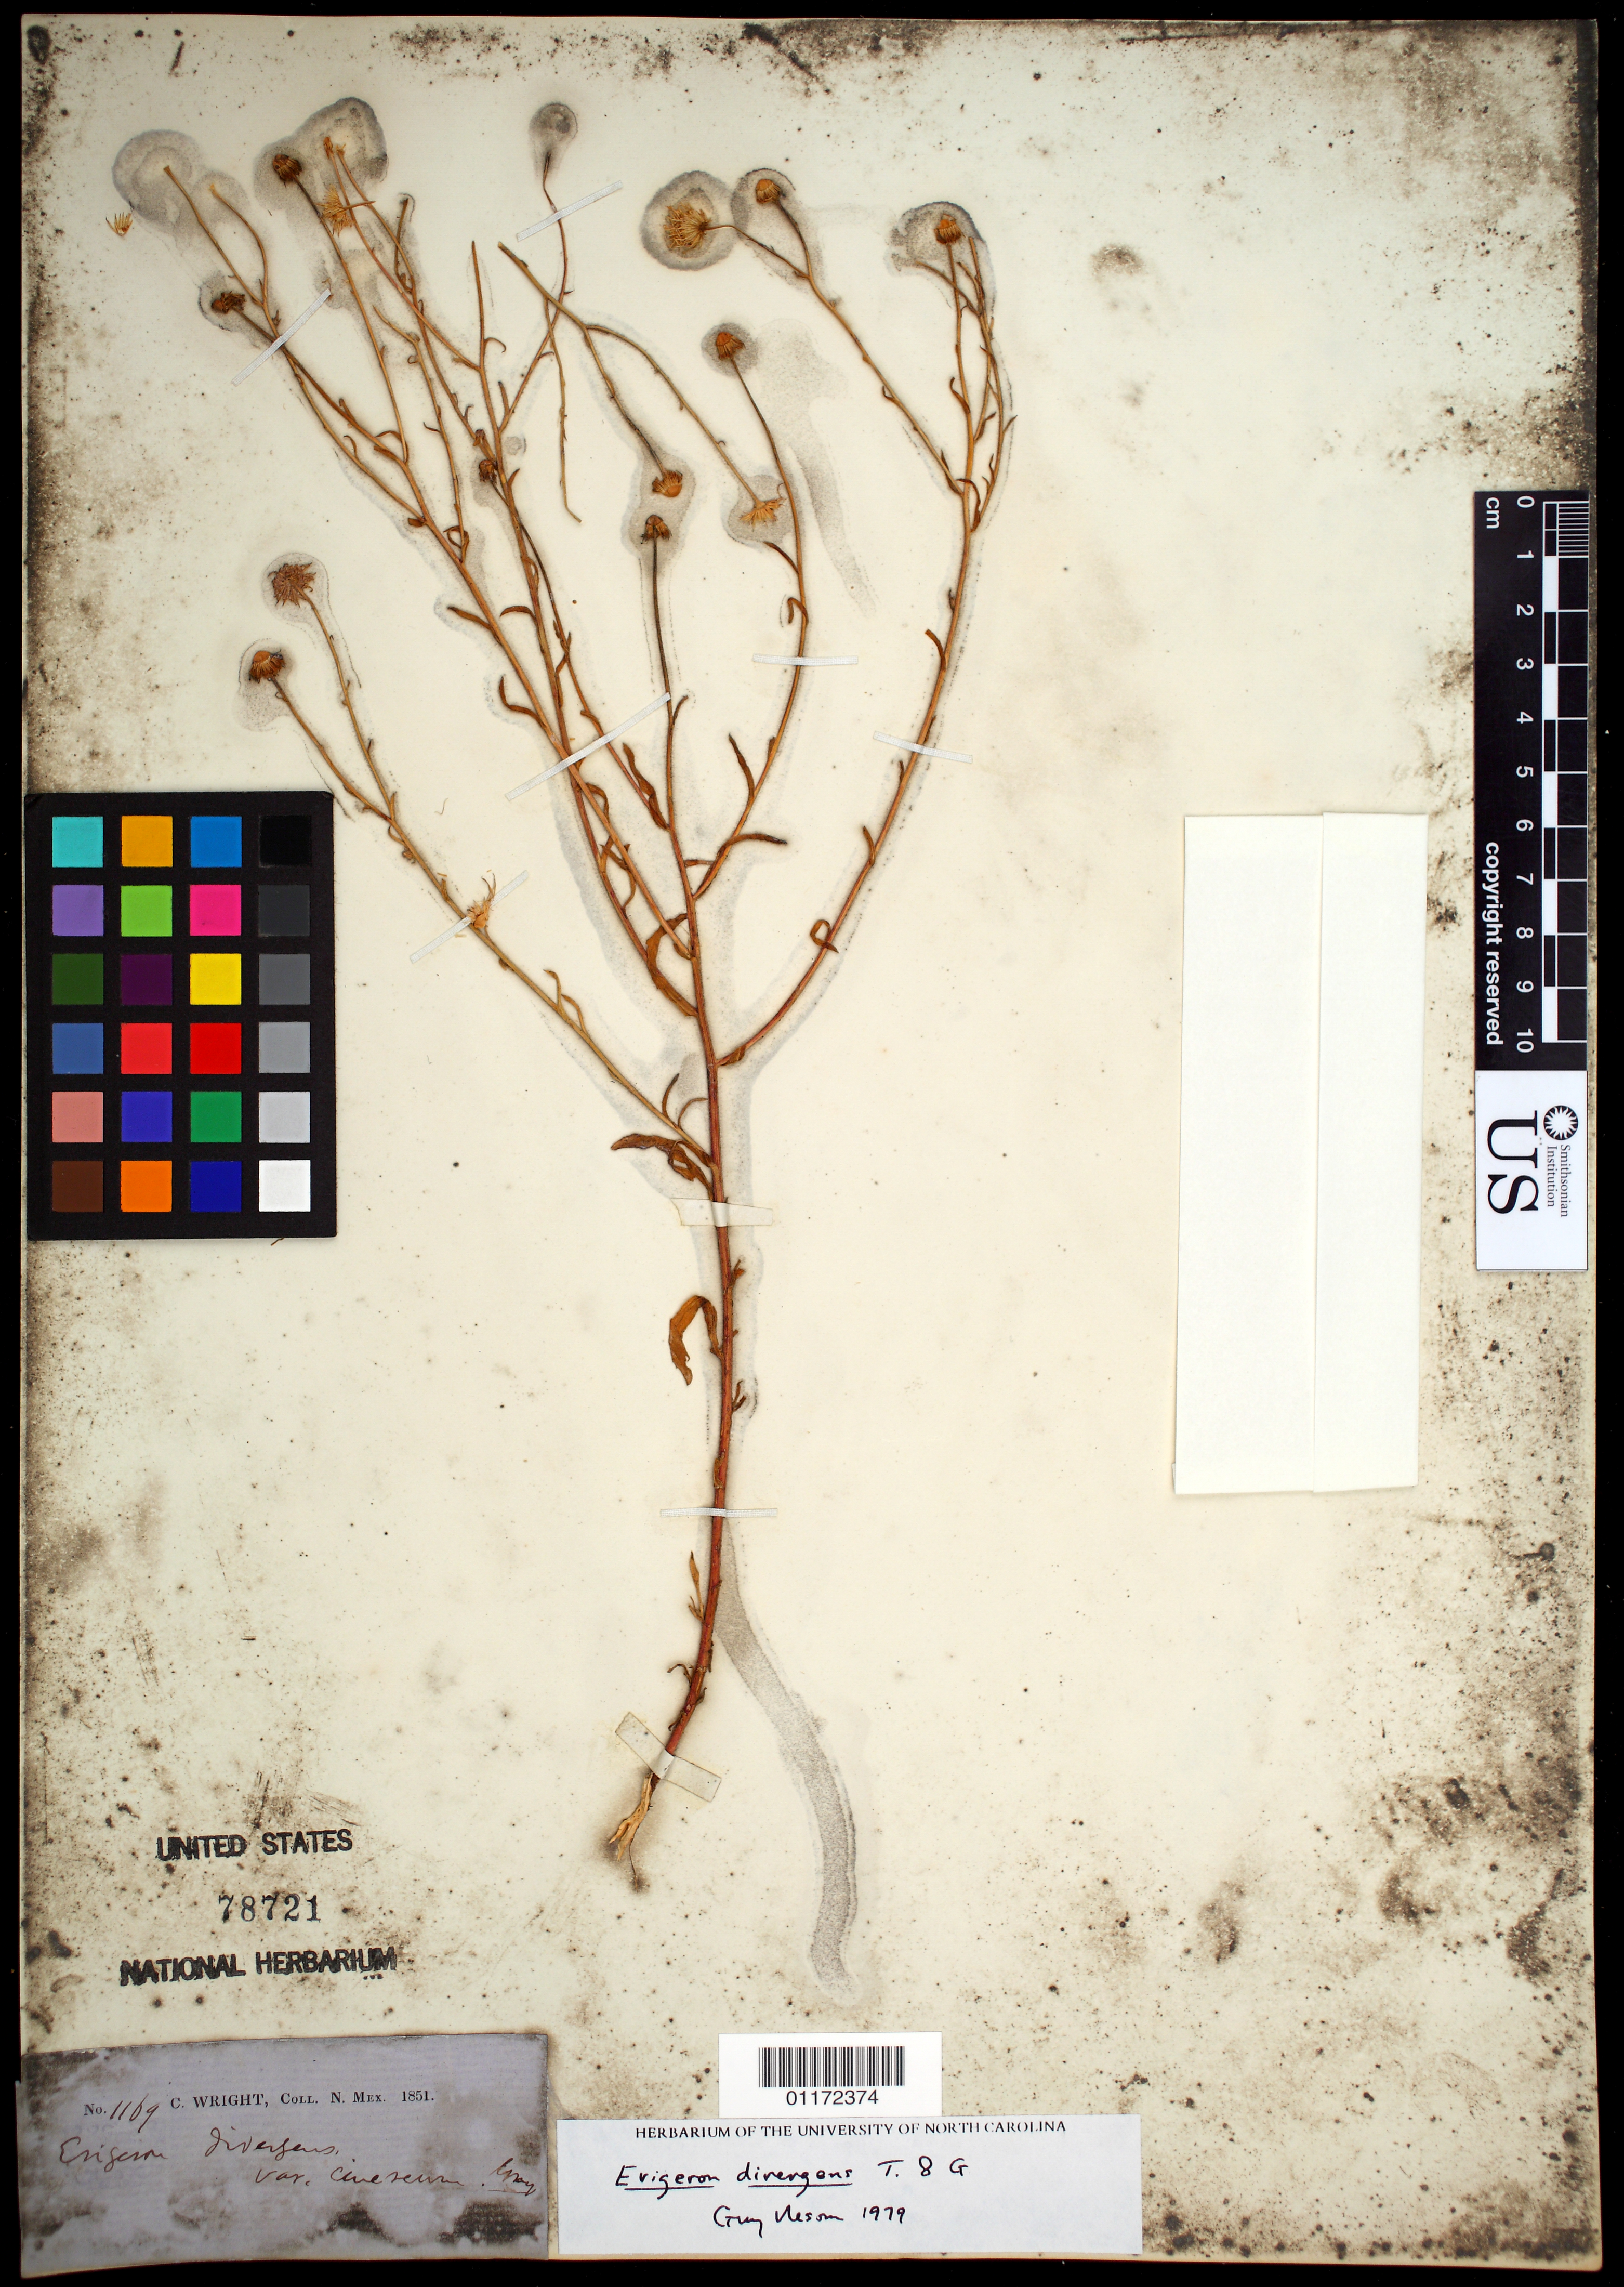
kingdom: Plantae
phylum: Tracheophyta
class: Magnoliopsida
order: Asterales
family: Asteraceae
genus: Erigeron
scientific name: Erigeron divergens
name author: Torr. & A. Gray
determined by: Nesom, Guy L.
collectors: C. Wright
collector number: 1169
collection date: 1851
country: United States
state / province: New Mexico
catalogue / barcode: US 78721